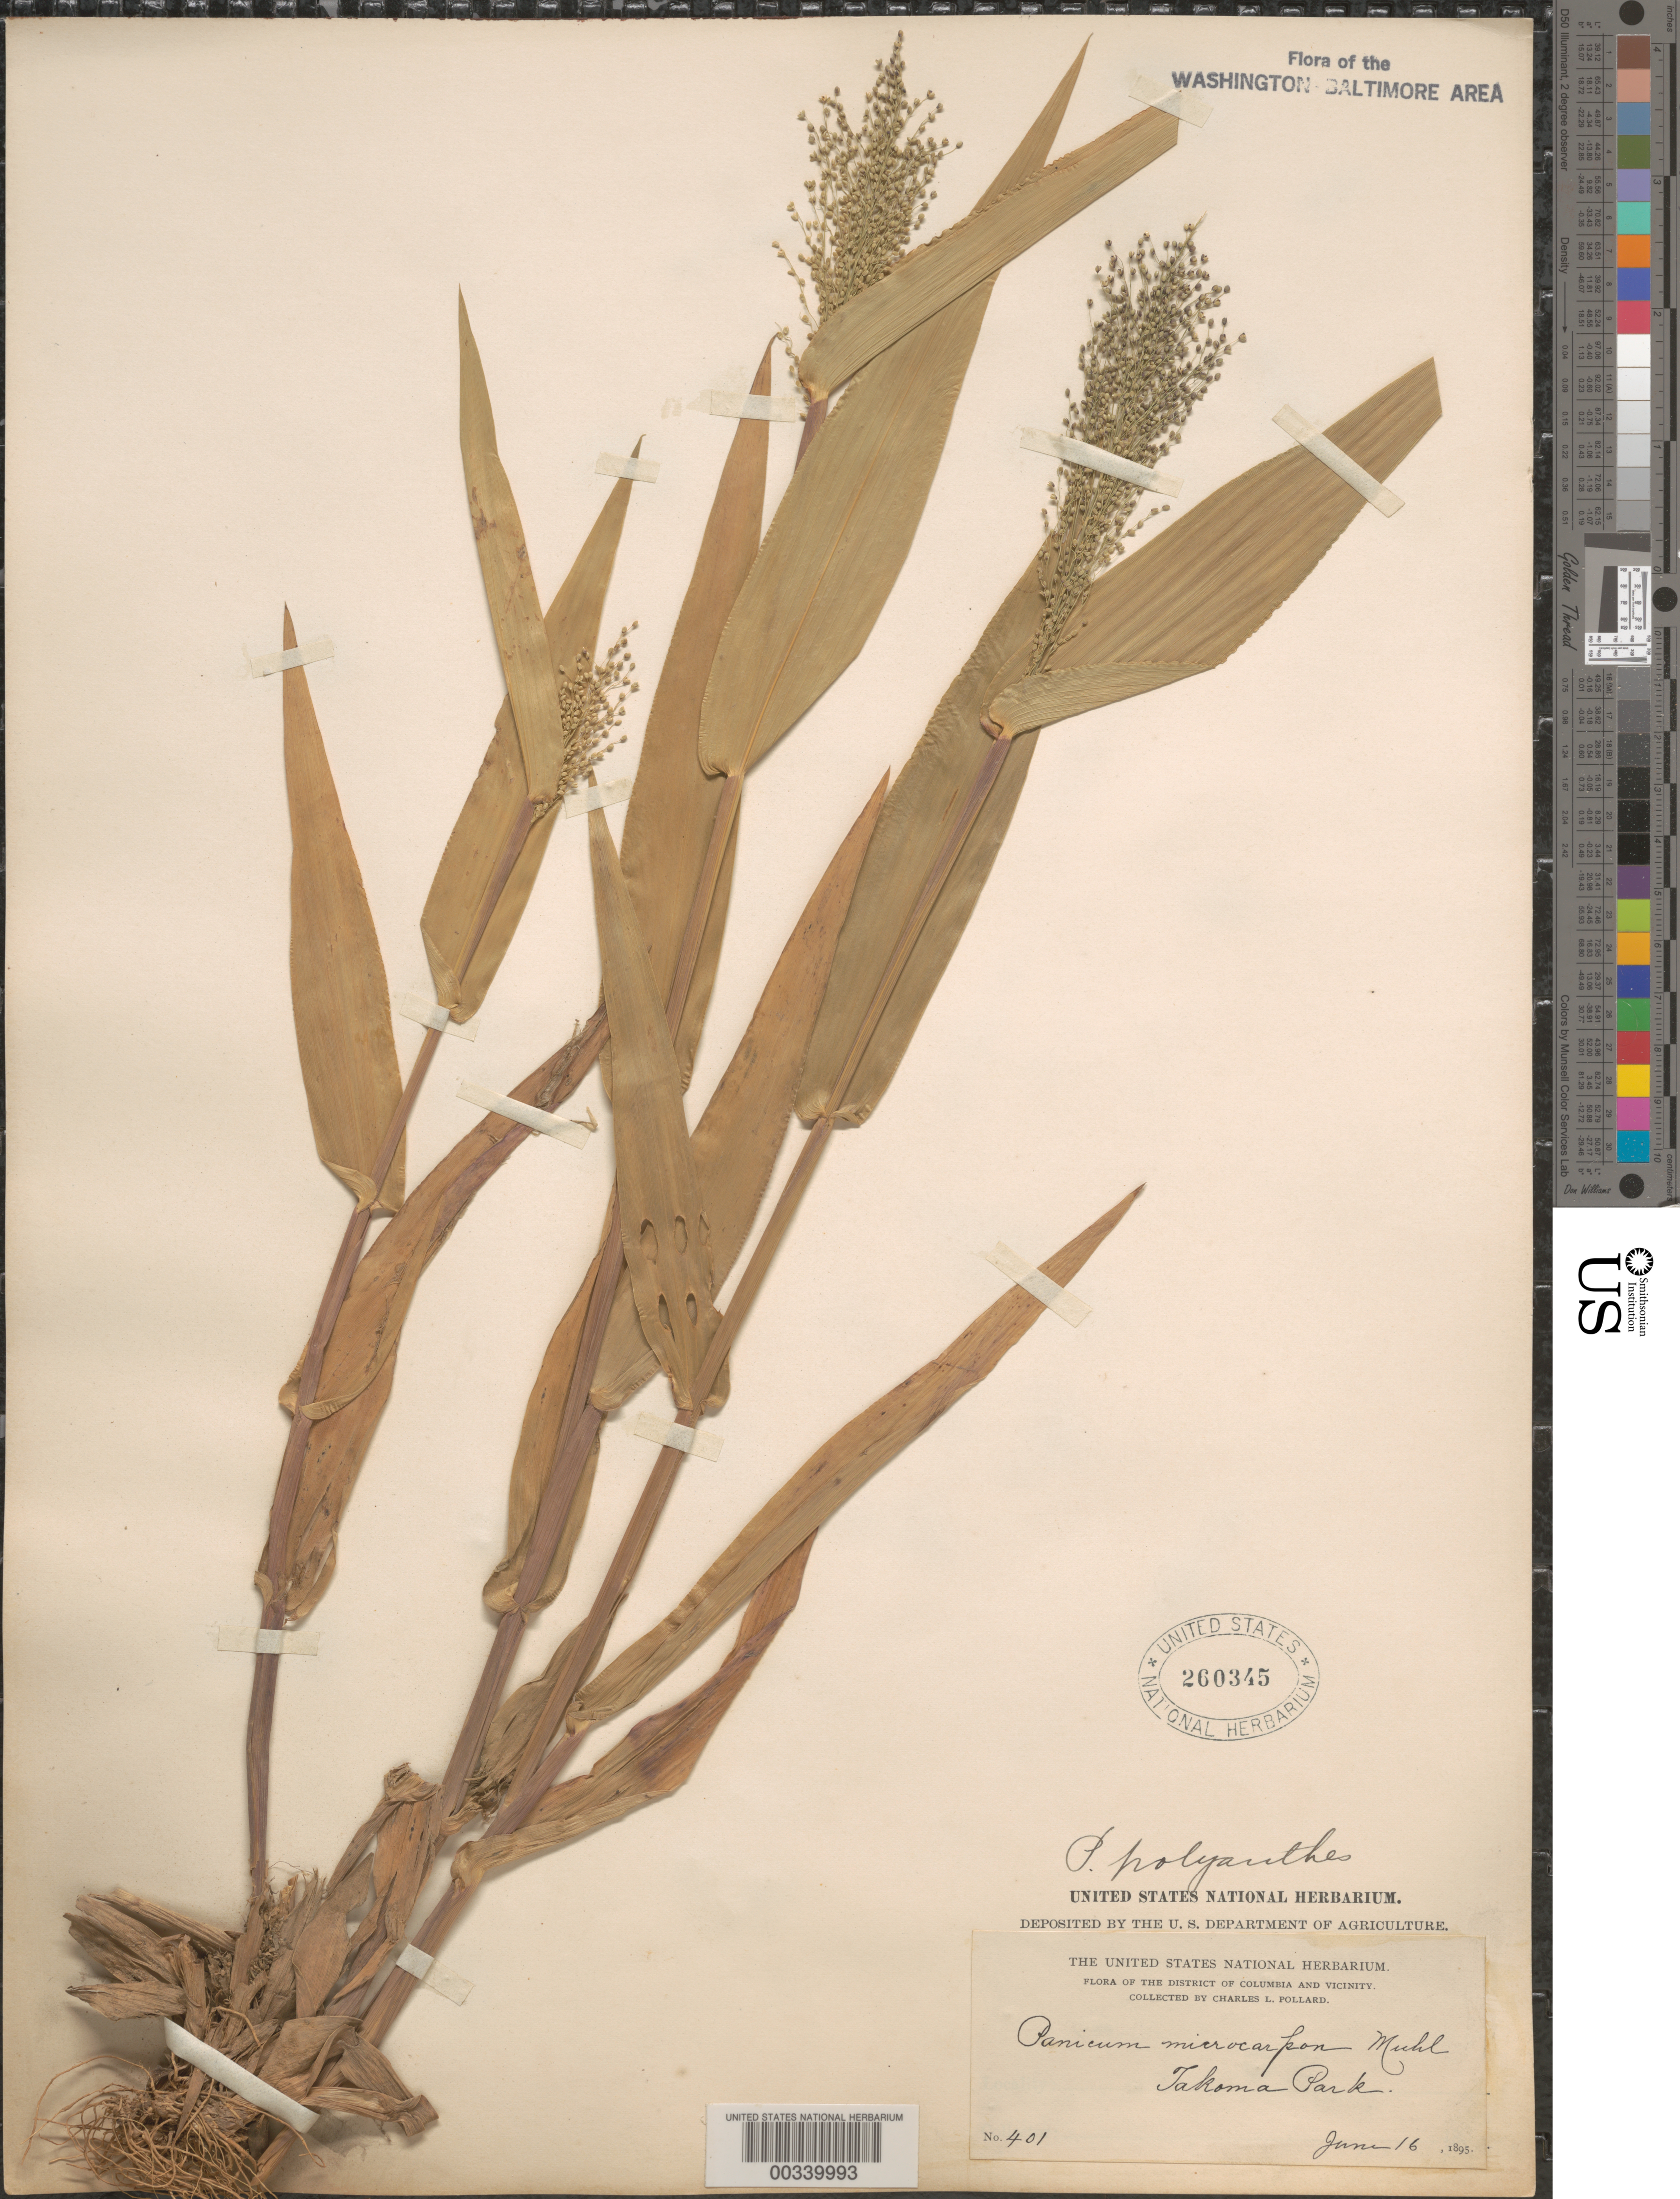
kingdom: Plantae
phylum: Tracheophyta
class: Liliopsida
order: Poales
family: Poaceae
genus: Dichanthelium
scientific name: Dichanthelium sphaerocarpon var. isophyllum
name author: (Scribn.) Gould & C.A. Clark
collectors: C. L. Pollard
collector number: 401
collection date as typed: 16 Jun 1895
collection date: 1895-06-16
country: United States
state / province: District of Columbia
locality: Takoma Park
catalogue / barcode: US 260345